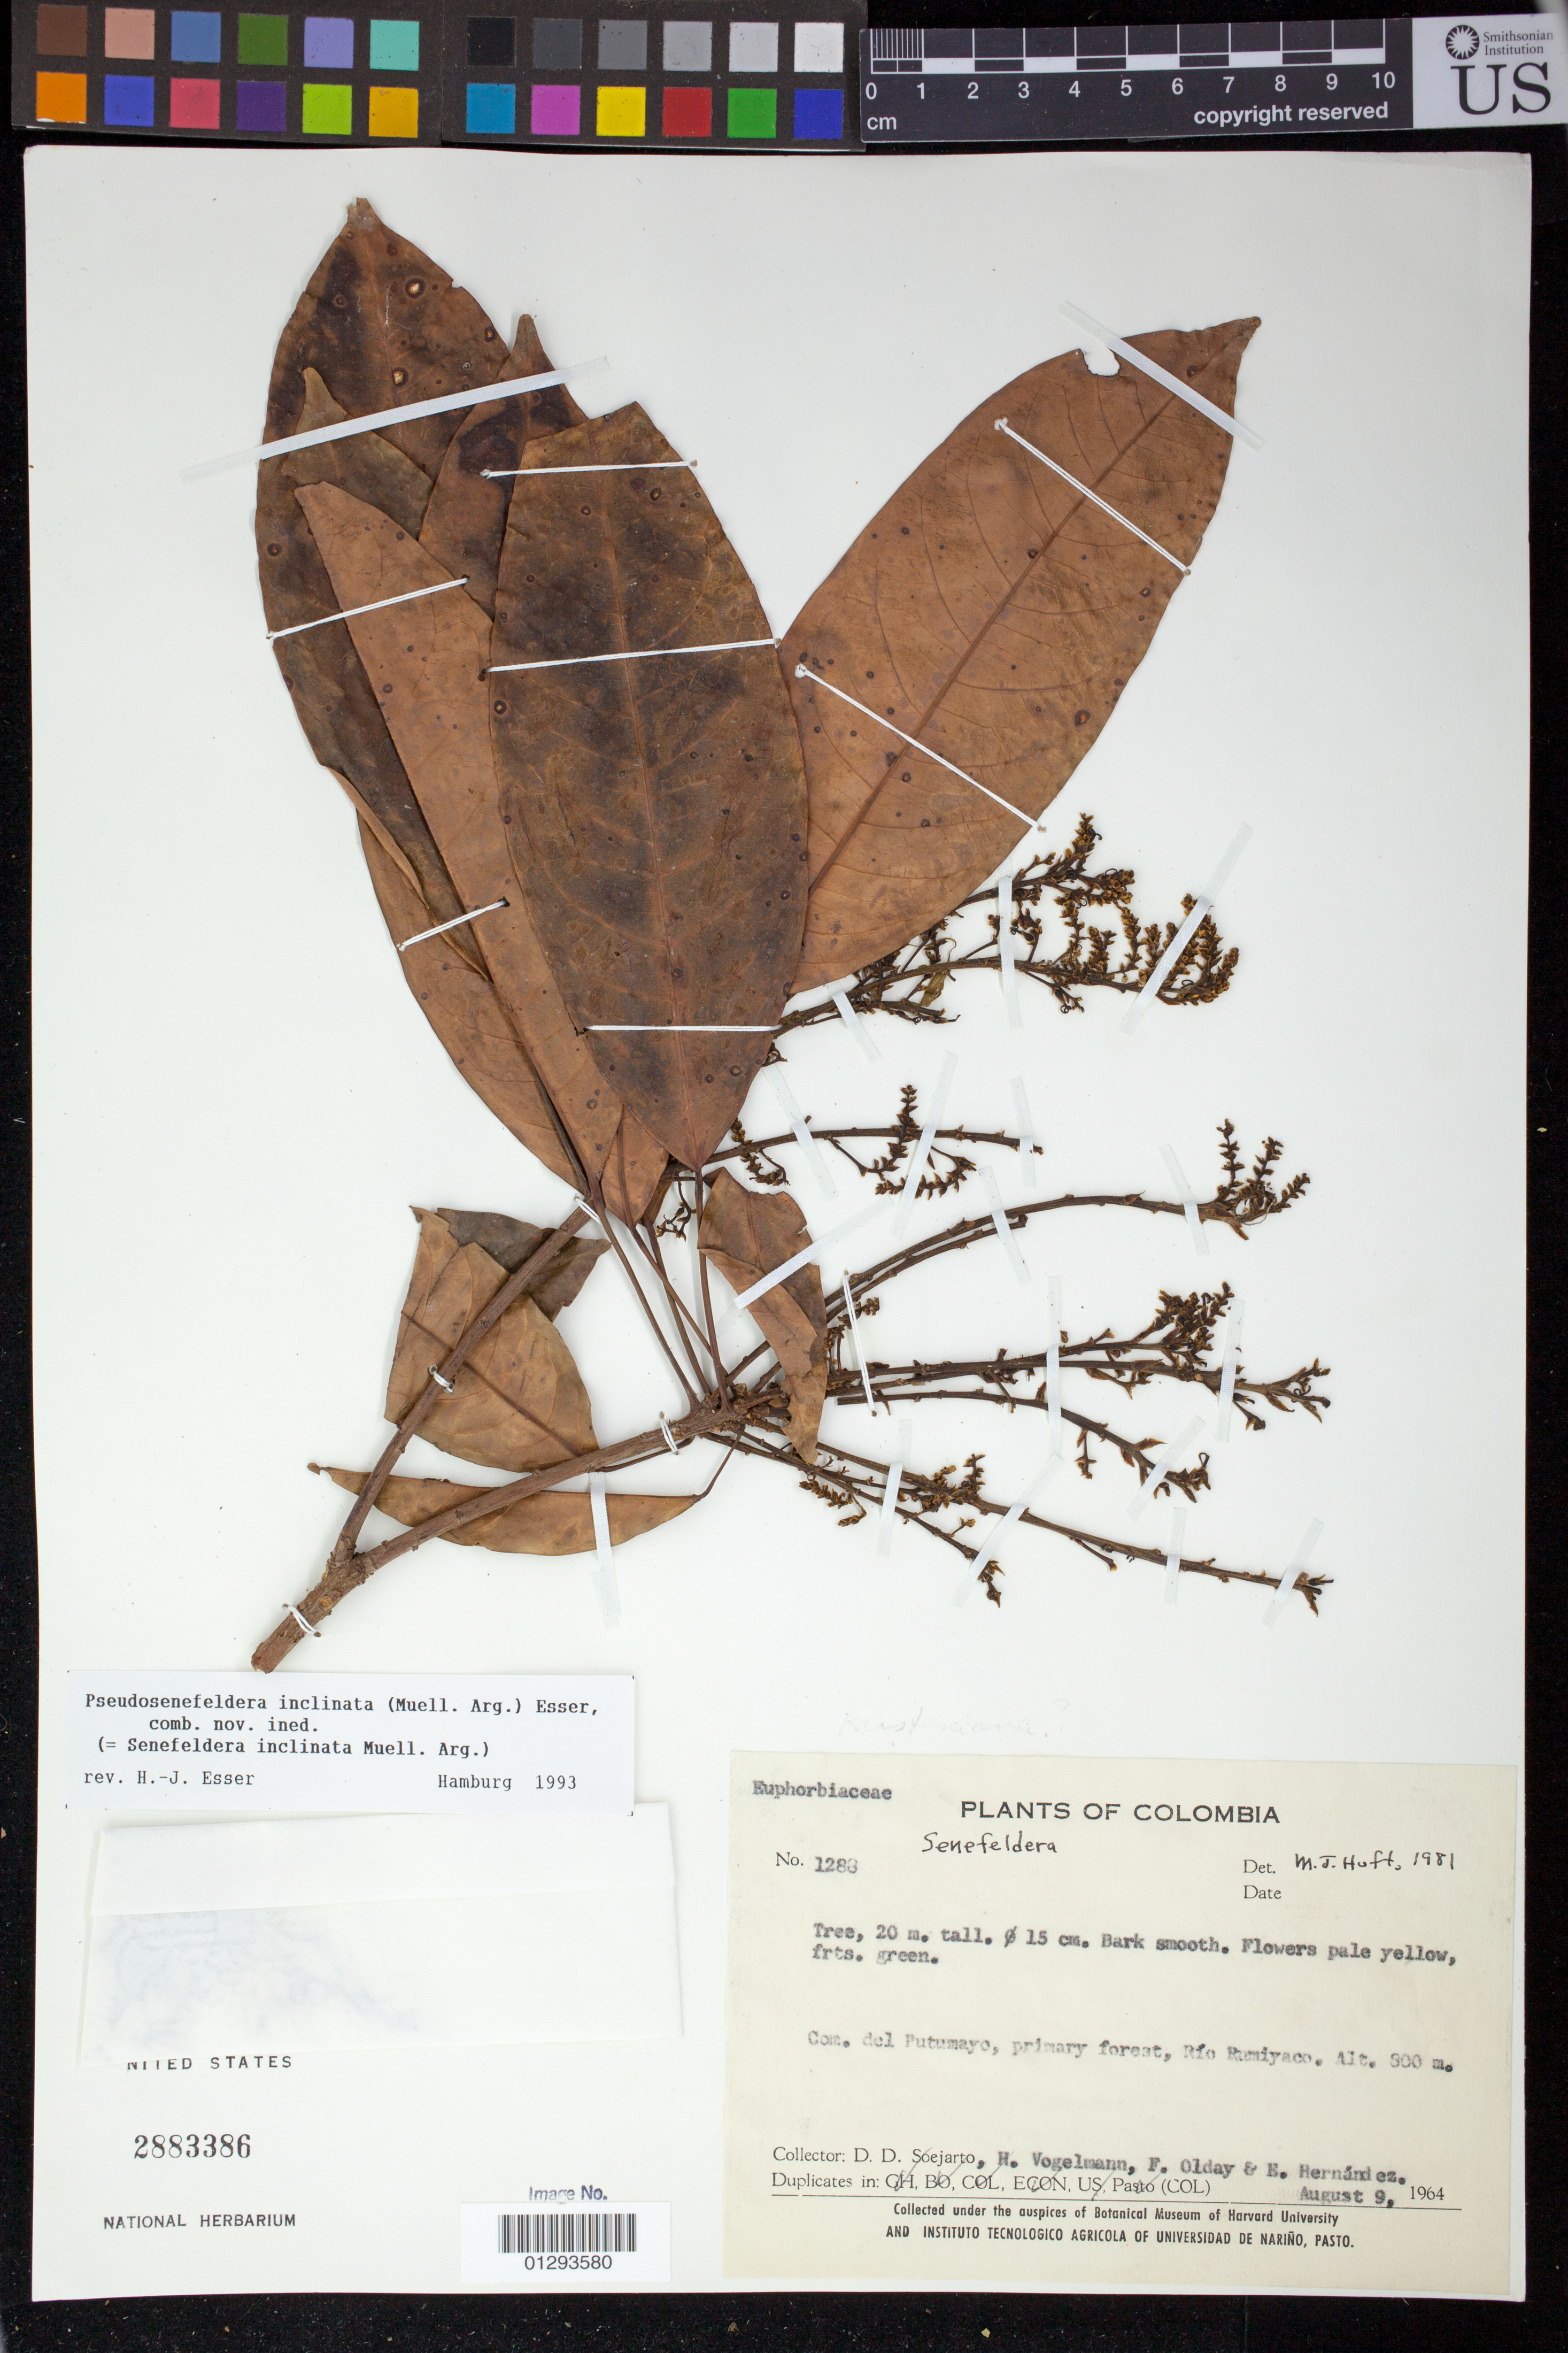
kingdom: Plantae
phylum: Tracheophyta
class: Magnoliopsida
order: Malpighiales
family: Euphorbiaceae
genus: Pseudosenefeldera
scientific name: Pseudosenefeldera inclinata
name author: (Müll. Arg.) Esser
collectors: D. D. Soejarto, H. Vogelmann, F. Olday & E. Hernández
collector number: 1288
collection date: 1964-08-09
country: Colombia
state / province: Putumayo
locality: Rio Rumiyaco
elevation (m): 800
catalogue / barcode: US 2883386